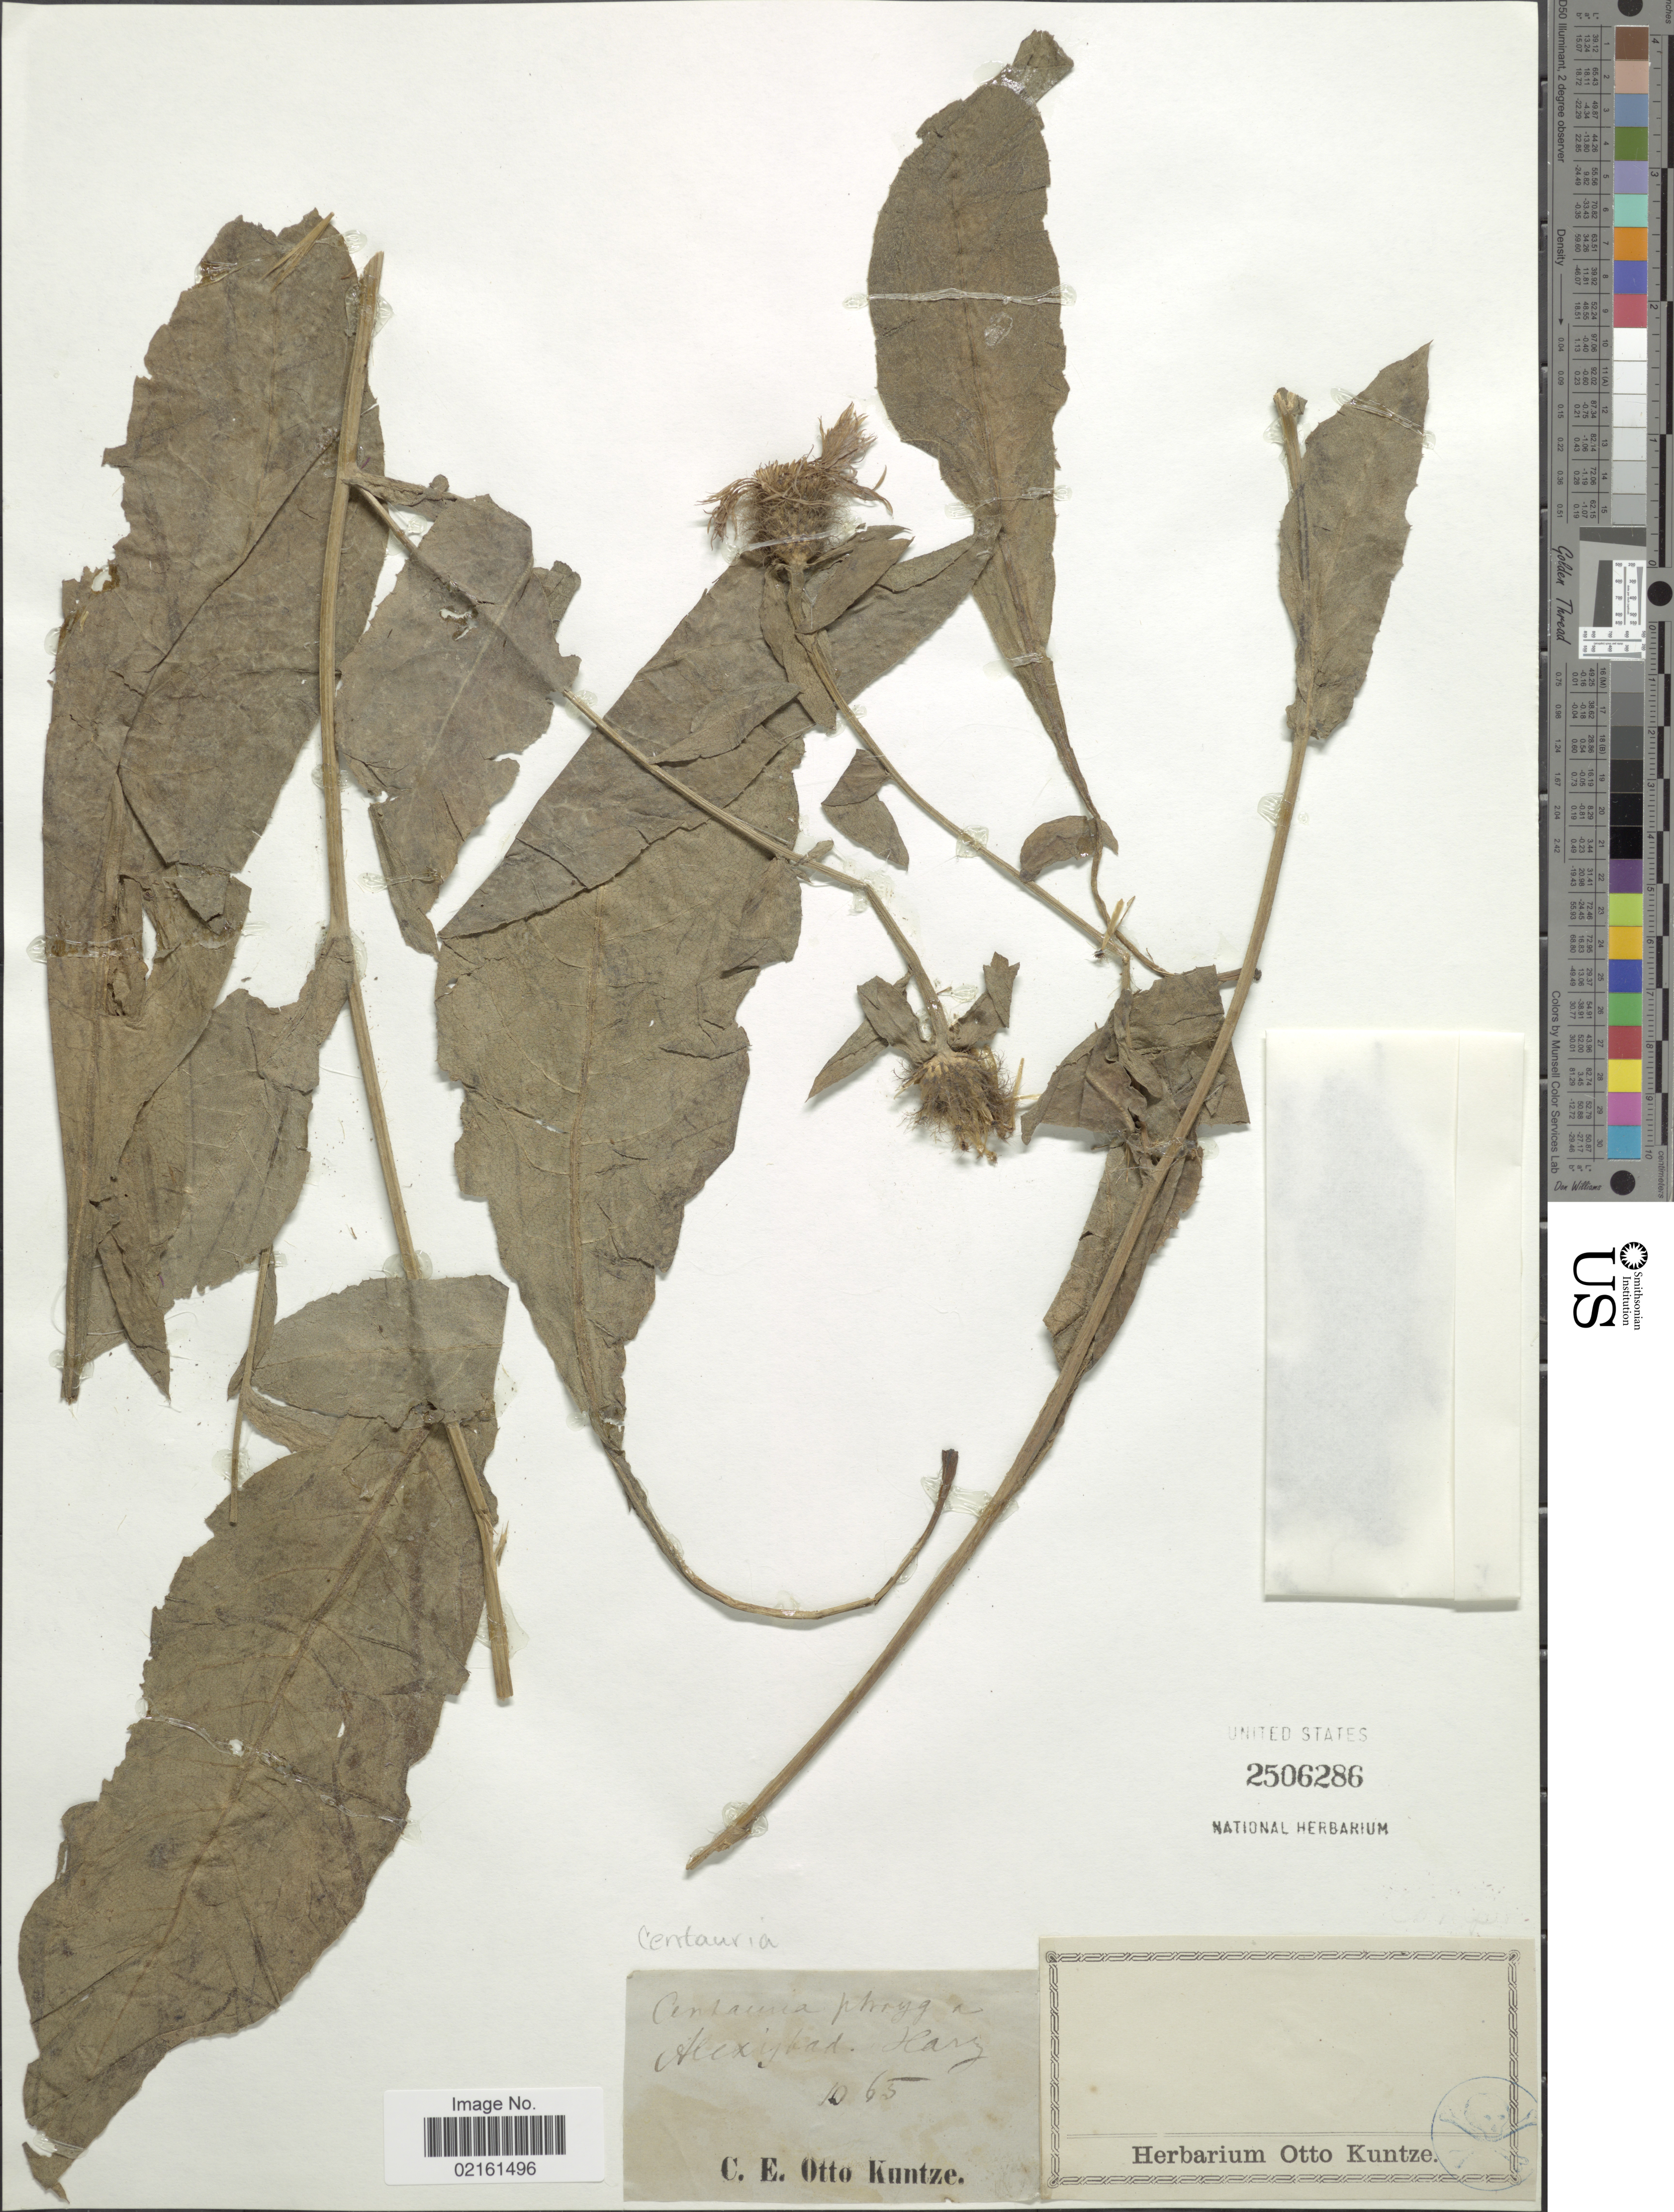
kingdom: Plantae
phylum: Tracheophyta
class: Magnoliopsida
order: Asterales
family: Asteraceae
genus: Centaurea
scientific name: Centaurea phrygia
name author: L.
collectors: C.E.O. Kuntze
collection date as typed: Transcribed d/m/y: /10/65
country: Germany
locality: Alexisbad, Harz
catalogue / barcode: US 2506286